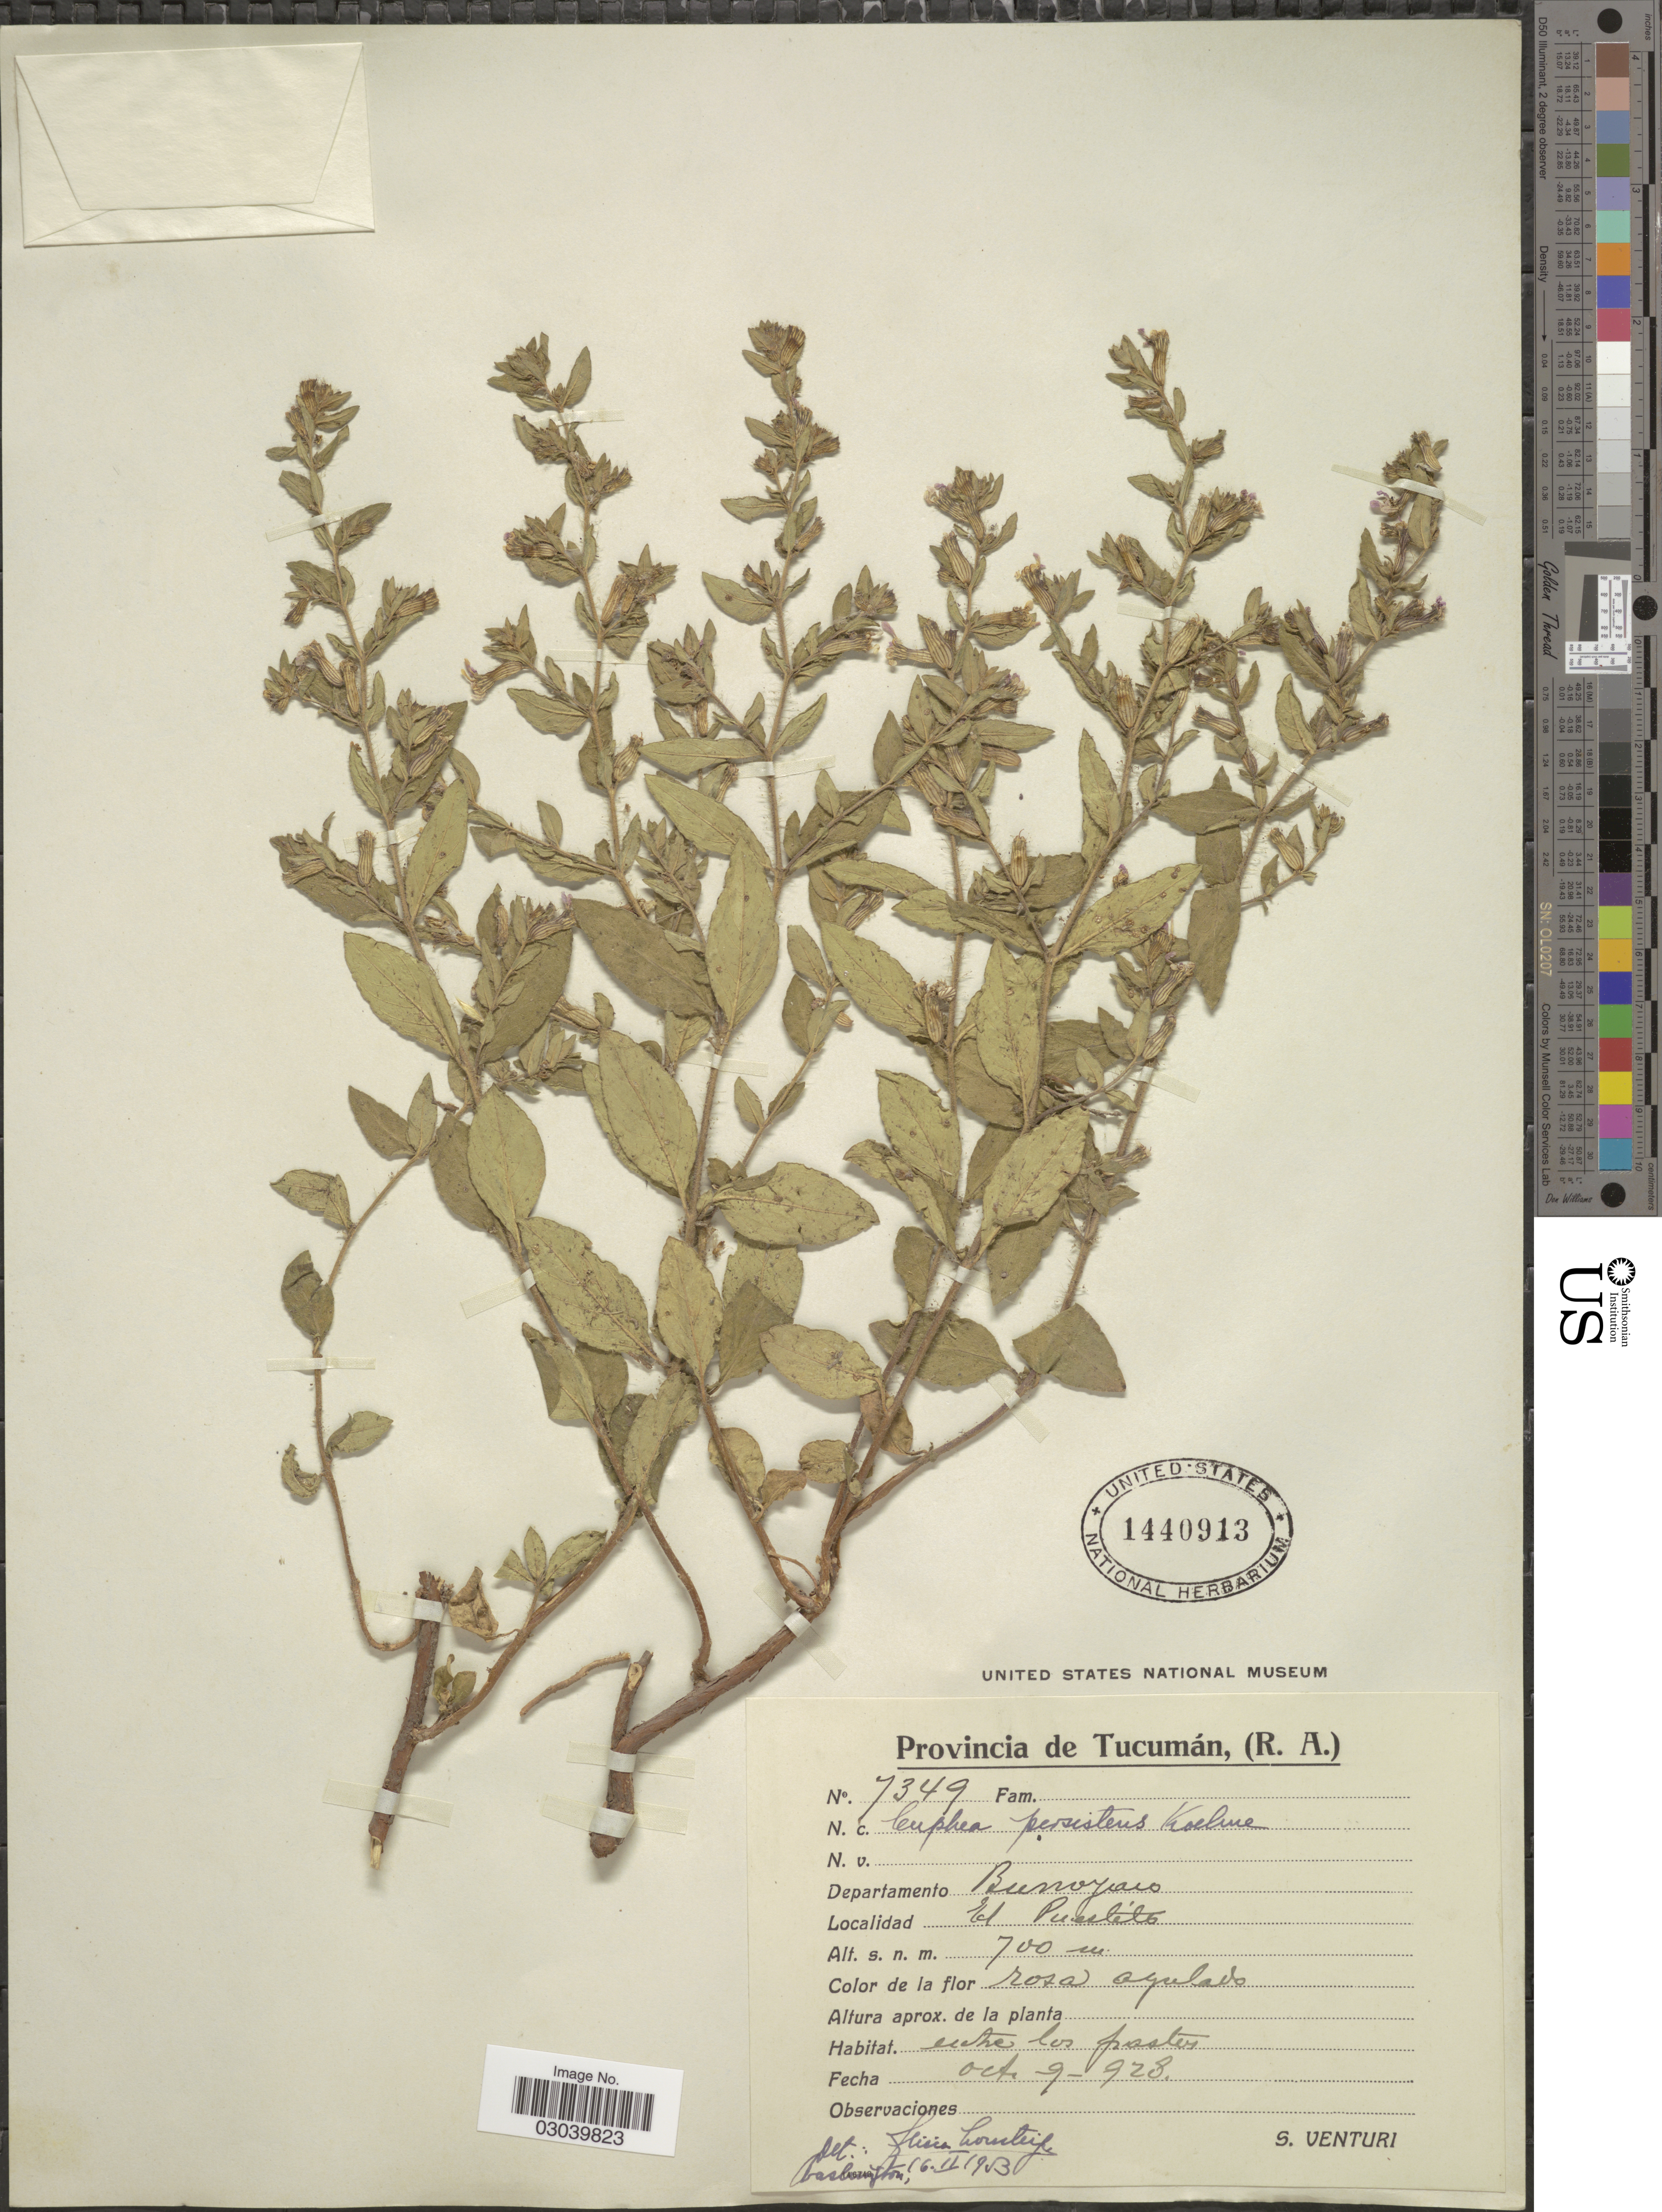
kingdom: Plantae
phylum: Tracheophyta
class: Magnoliopsida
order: Myrtales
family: Lythraceae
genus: Cuphea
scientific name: Cuphea persistens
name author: Koehne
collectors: S. Venturi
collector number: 7349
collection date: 1928-10-09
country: Argentina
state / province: Tucuman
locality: (R. A.), Departamento Burruyacu. El Puestito.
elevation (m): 700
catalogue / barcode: US 1440913